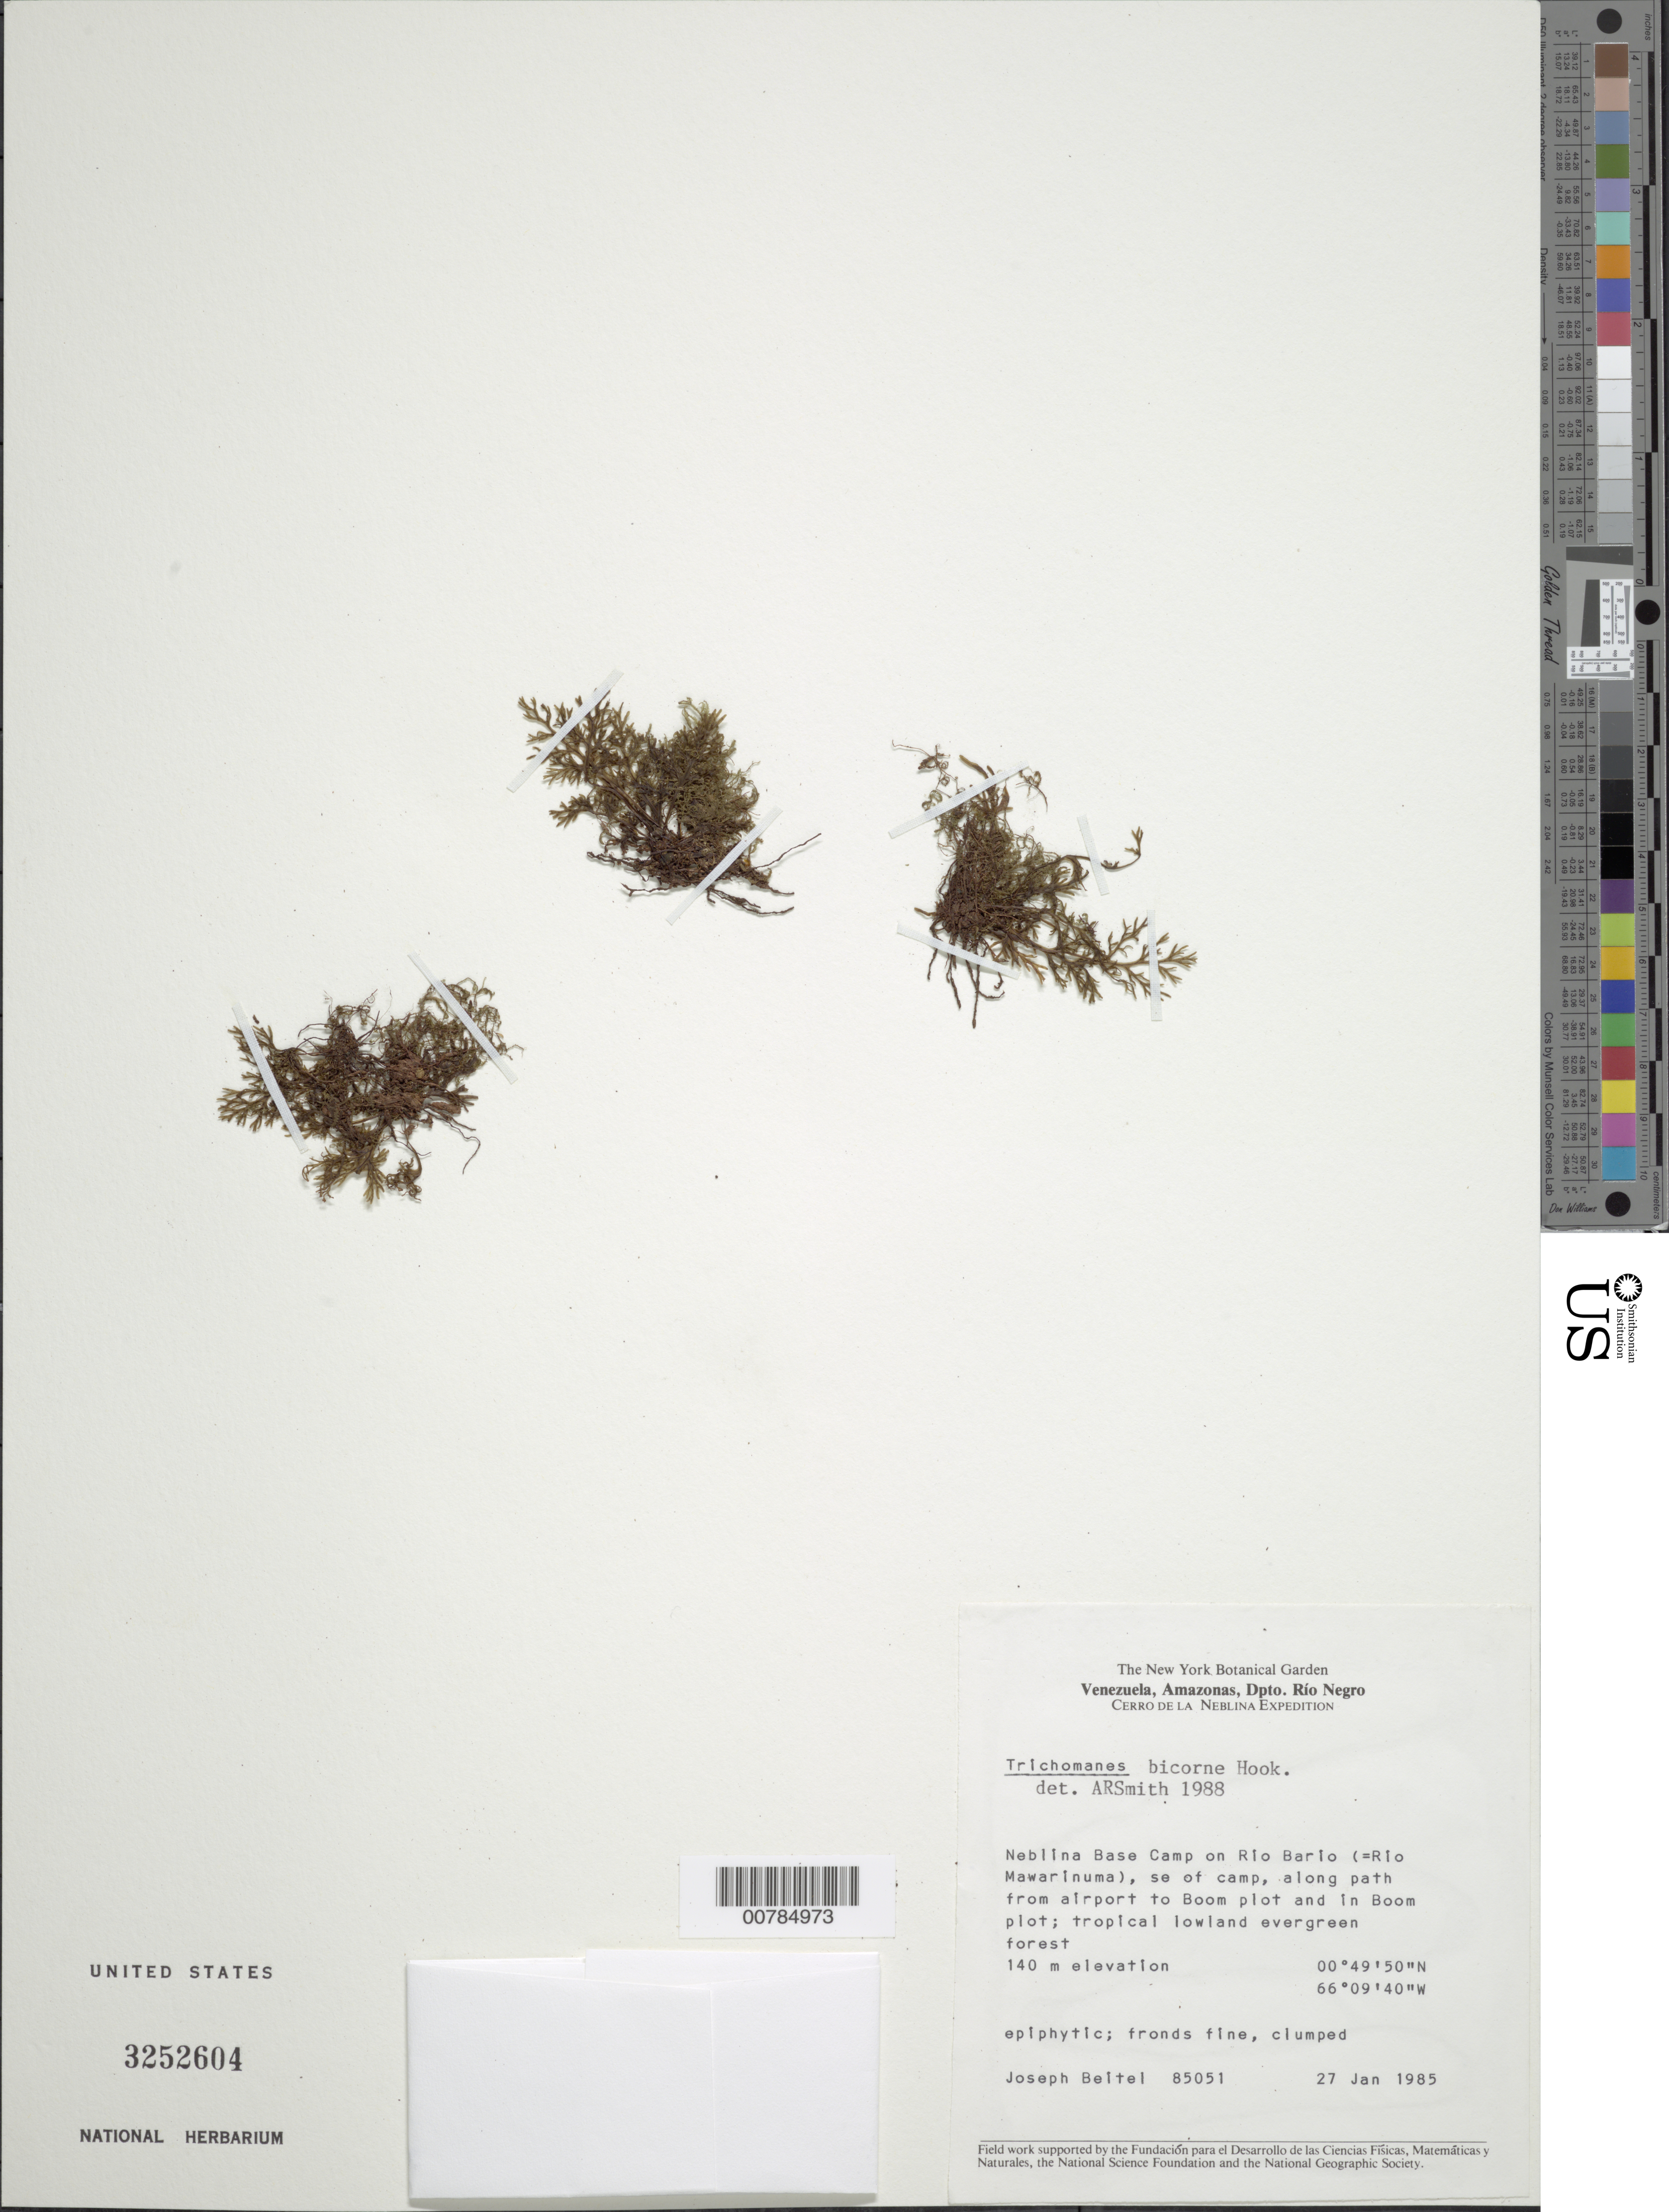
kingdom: Plantae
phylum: Tracheophyta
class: Polypodiopsida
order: Hymenophyllales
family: Hymenophyllaceae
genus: Trichomanes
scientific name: Trichomanes bicorne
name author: Hook.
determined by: Smith, Alan R., (UC)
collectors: J. M. Beitel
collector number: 85051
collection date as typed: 27-Jan-85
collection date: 1985-01-27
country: Venezuela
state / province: Amazonas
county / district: Río Negro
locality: Neblina Base Camp on Río Barío (= Río Mawarinuma), SE of camp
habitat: Tropical lowland evergreen forest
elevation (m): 140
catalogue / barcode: US 3252604